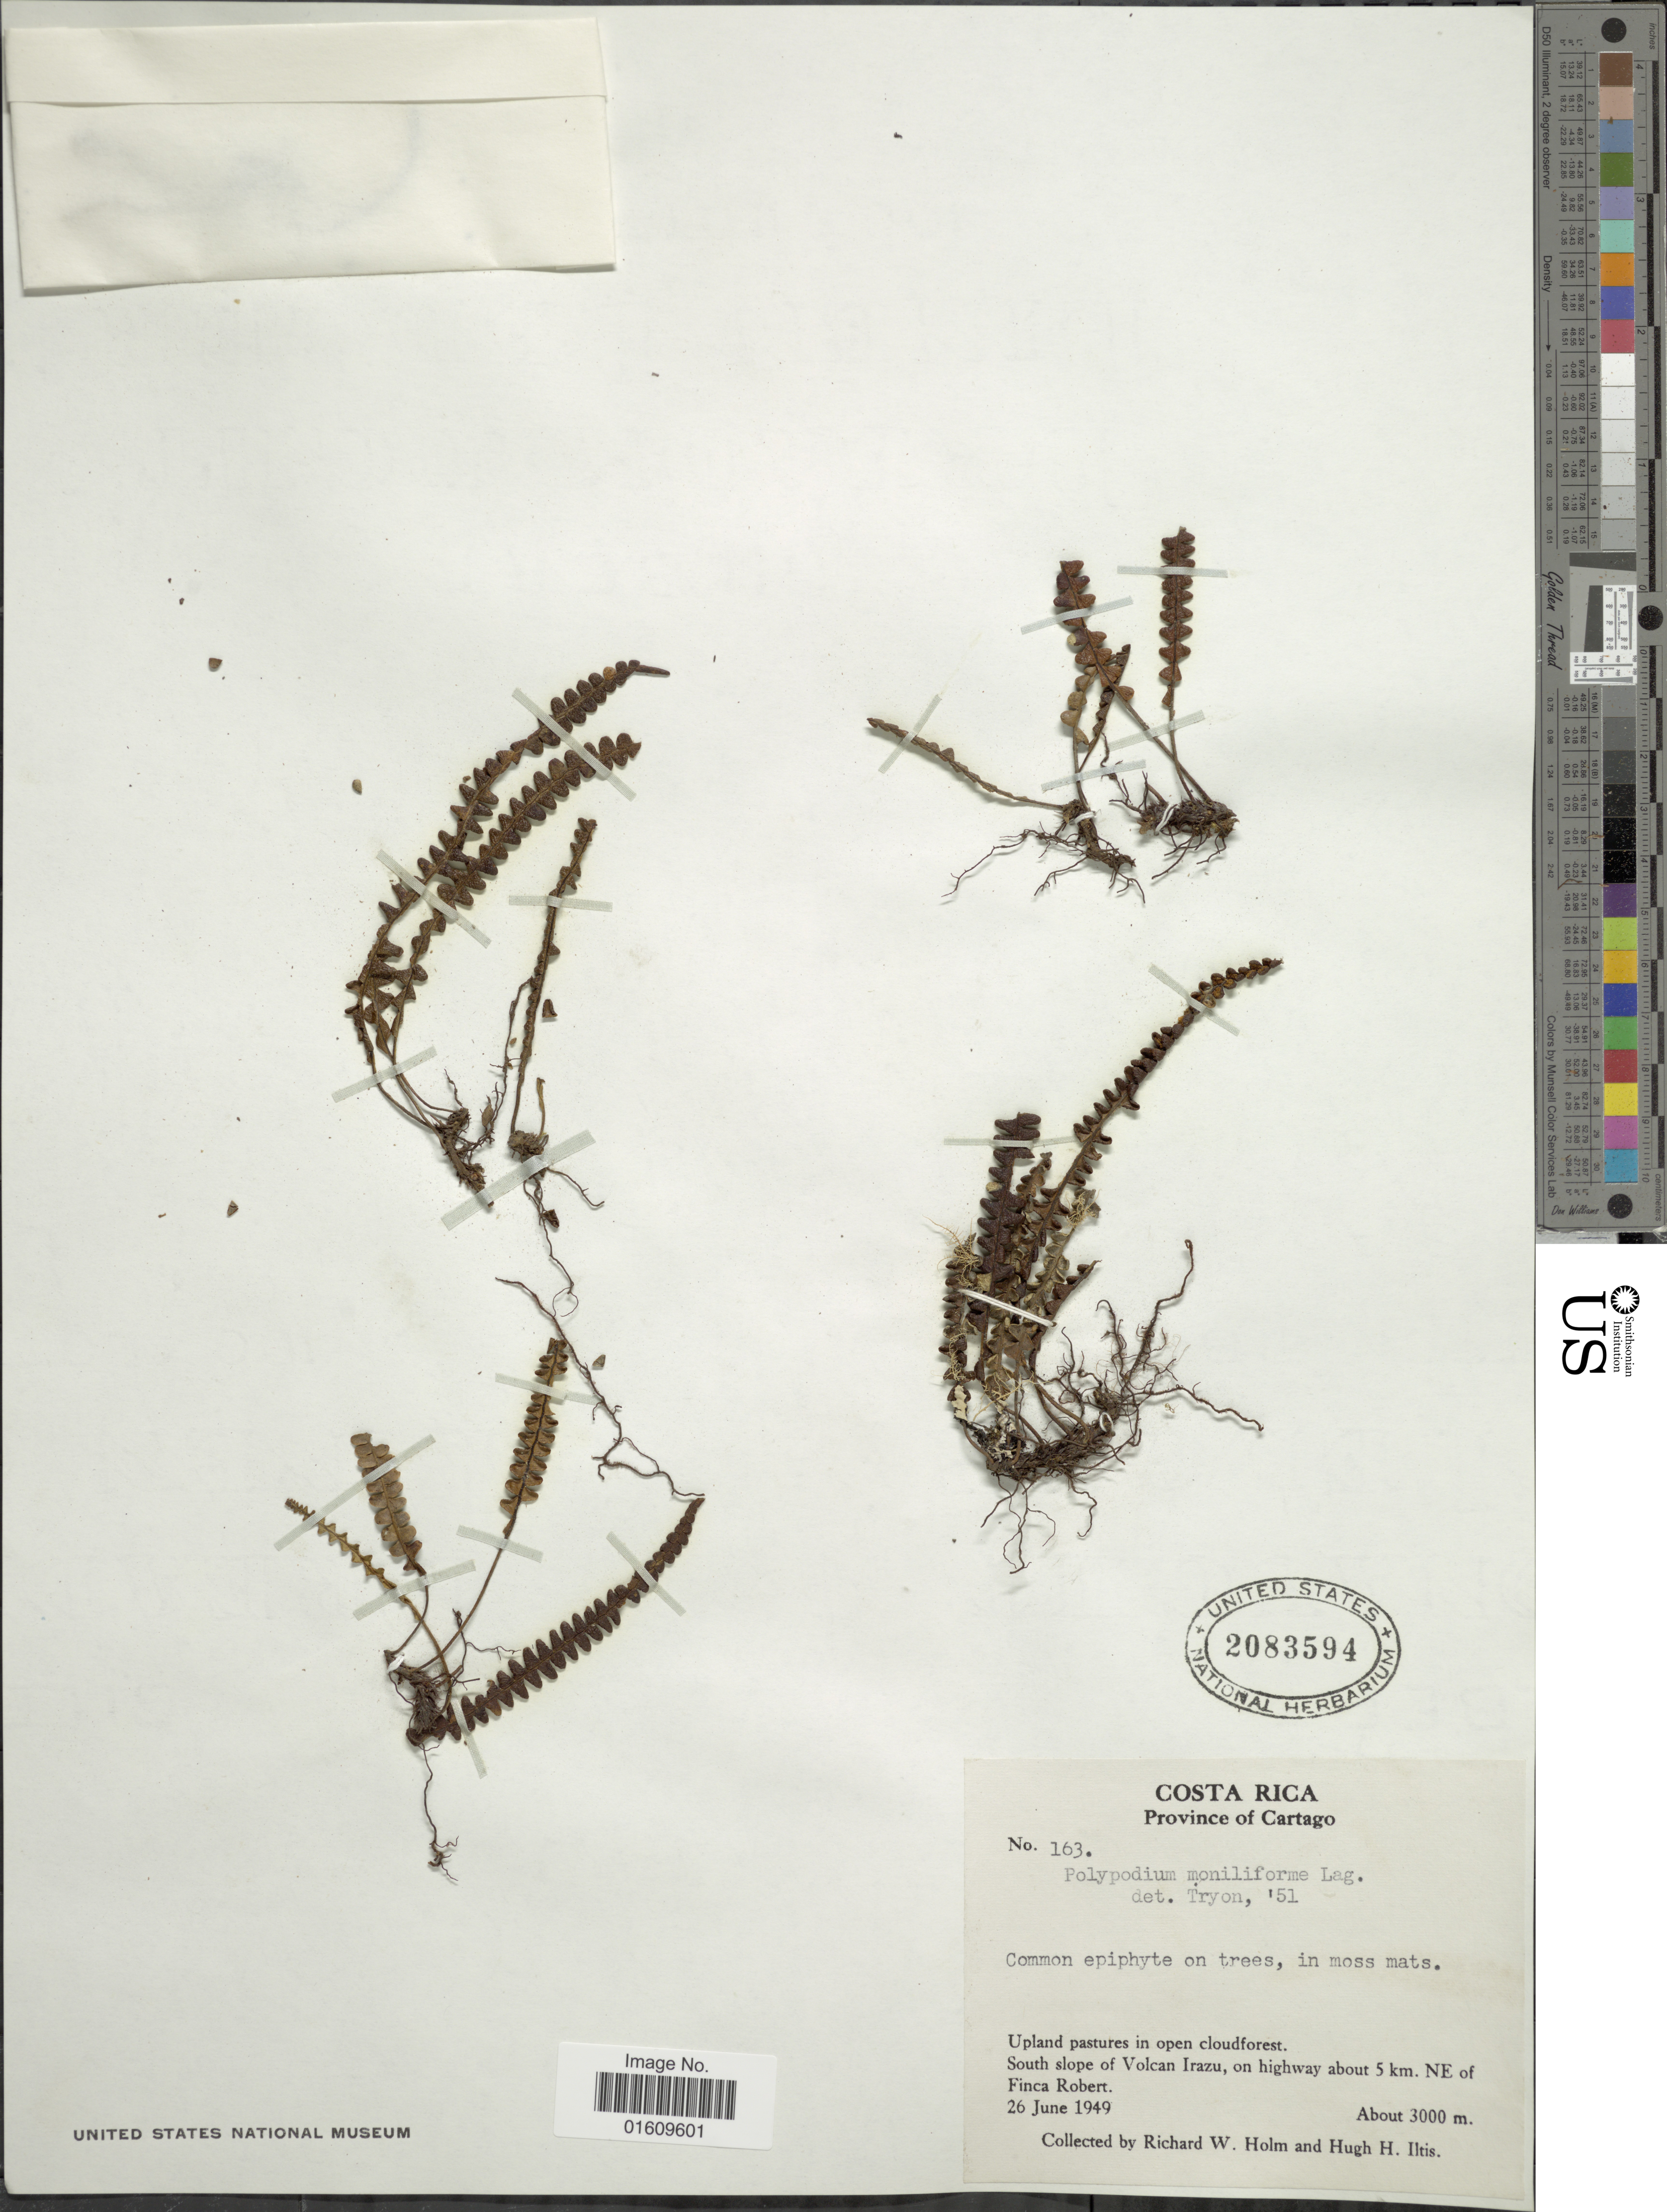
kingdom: Plantae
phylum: Tracheophyta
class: Polypodiopsida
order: Polypodiales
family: Polypodiaceae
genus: Melpomene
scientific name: Melpomene moniliformis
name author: (Lag. ex Sw.) A.R. Sm. & R.C. Moran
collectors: R. W. Holm & H. H. Iltis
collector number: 163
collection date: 1949-06-26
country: Costa Rica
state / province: Cartago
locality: Province of Cartago, Upland pastures in open cloudforest, South slopes of Volcan Irazu, on highway about 5 km. NE of Finca Robert.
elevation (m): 3000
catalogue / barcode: US 2083594